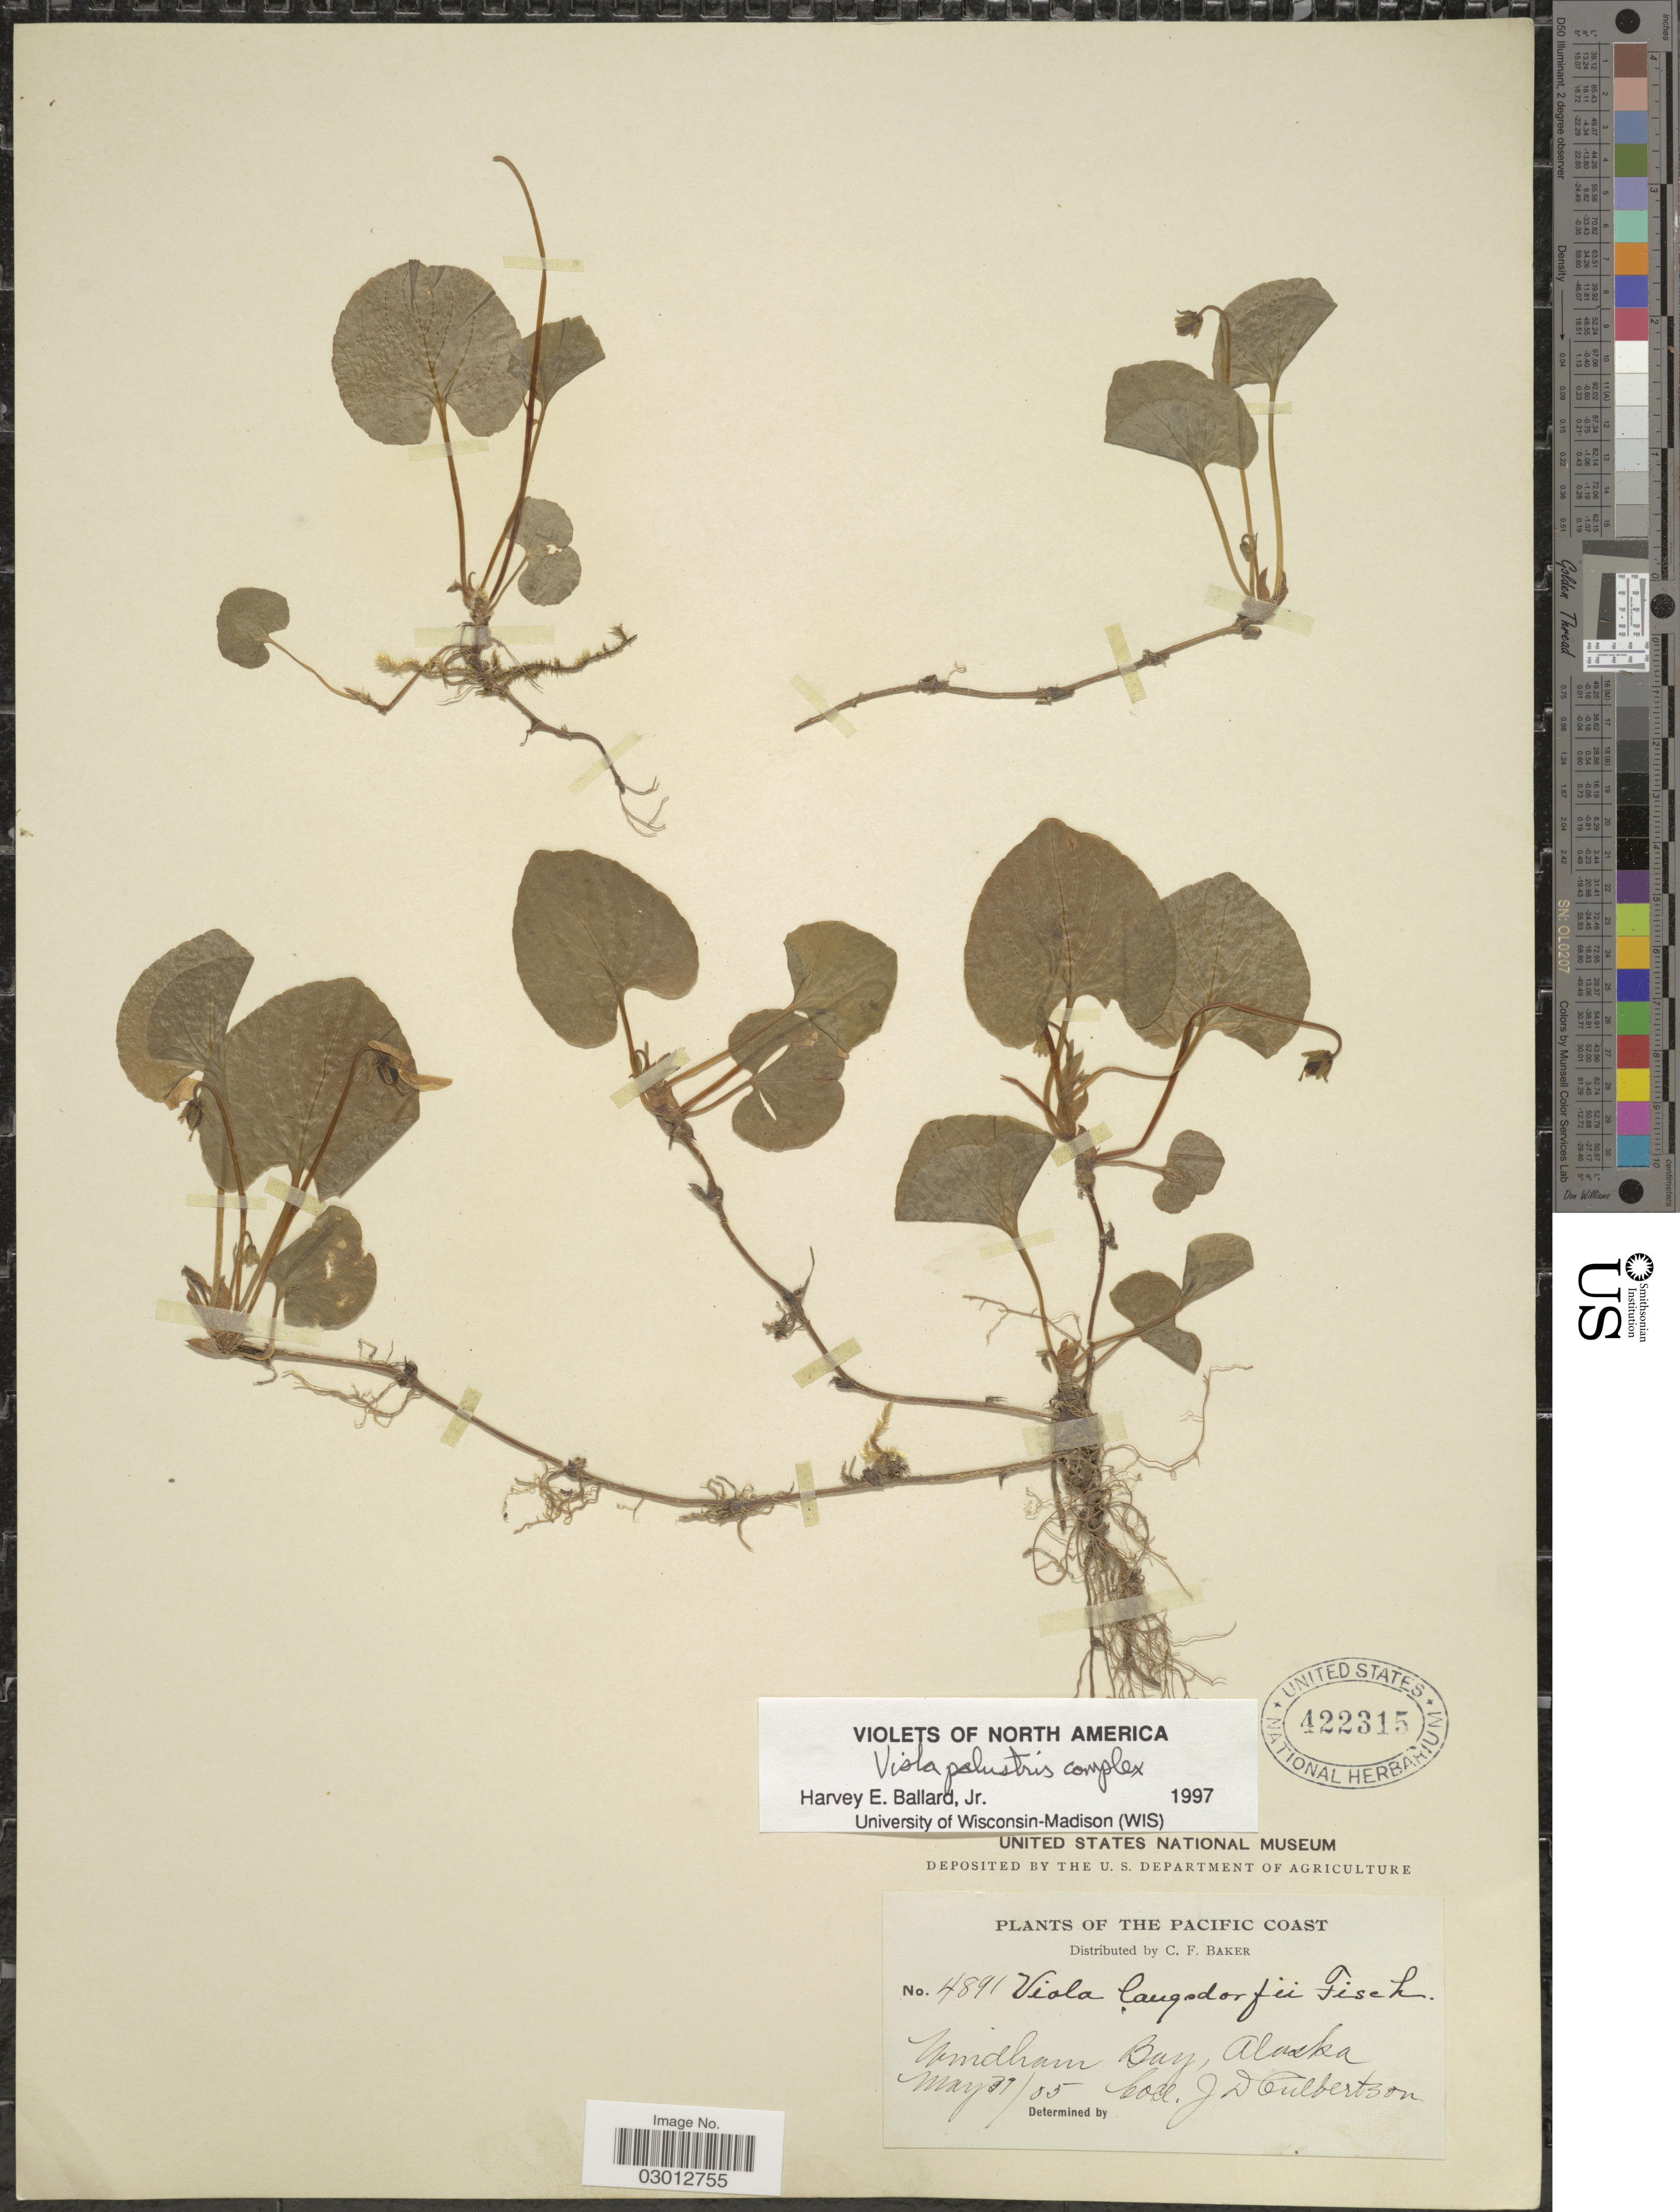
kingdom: Plantae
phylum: Tracheophyta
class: Magnoliopsida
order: Malpighiales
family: Violaceae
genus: Viola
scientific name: Viola palustris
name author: L.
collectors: C. F. Baker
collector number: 4891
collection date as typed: Transcribed d/m/y: 31/5/5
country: United States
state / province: Alaska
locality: Pacific Coast. Windham Bay.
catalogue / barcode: US 422315